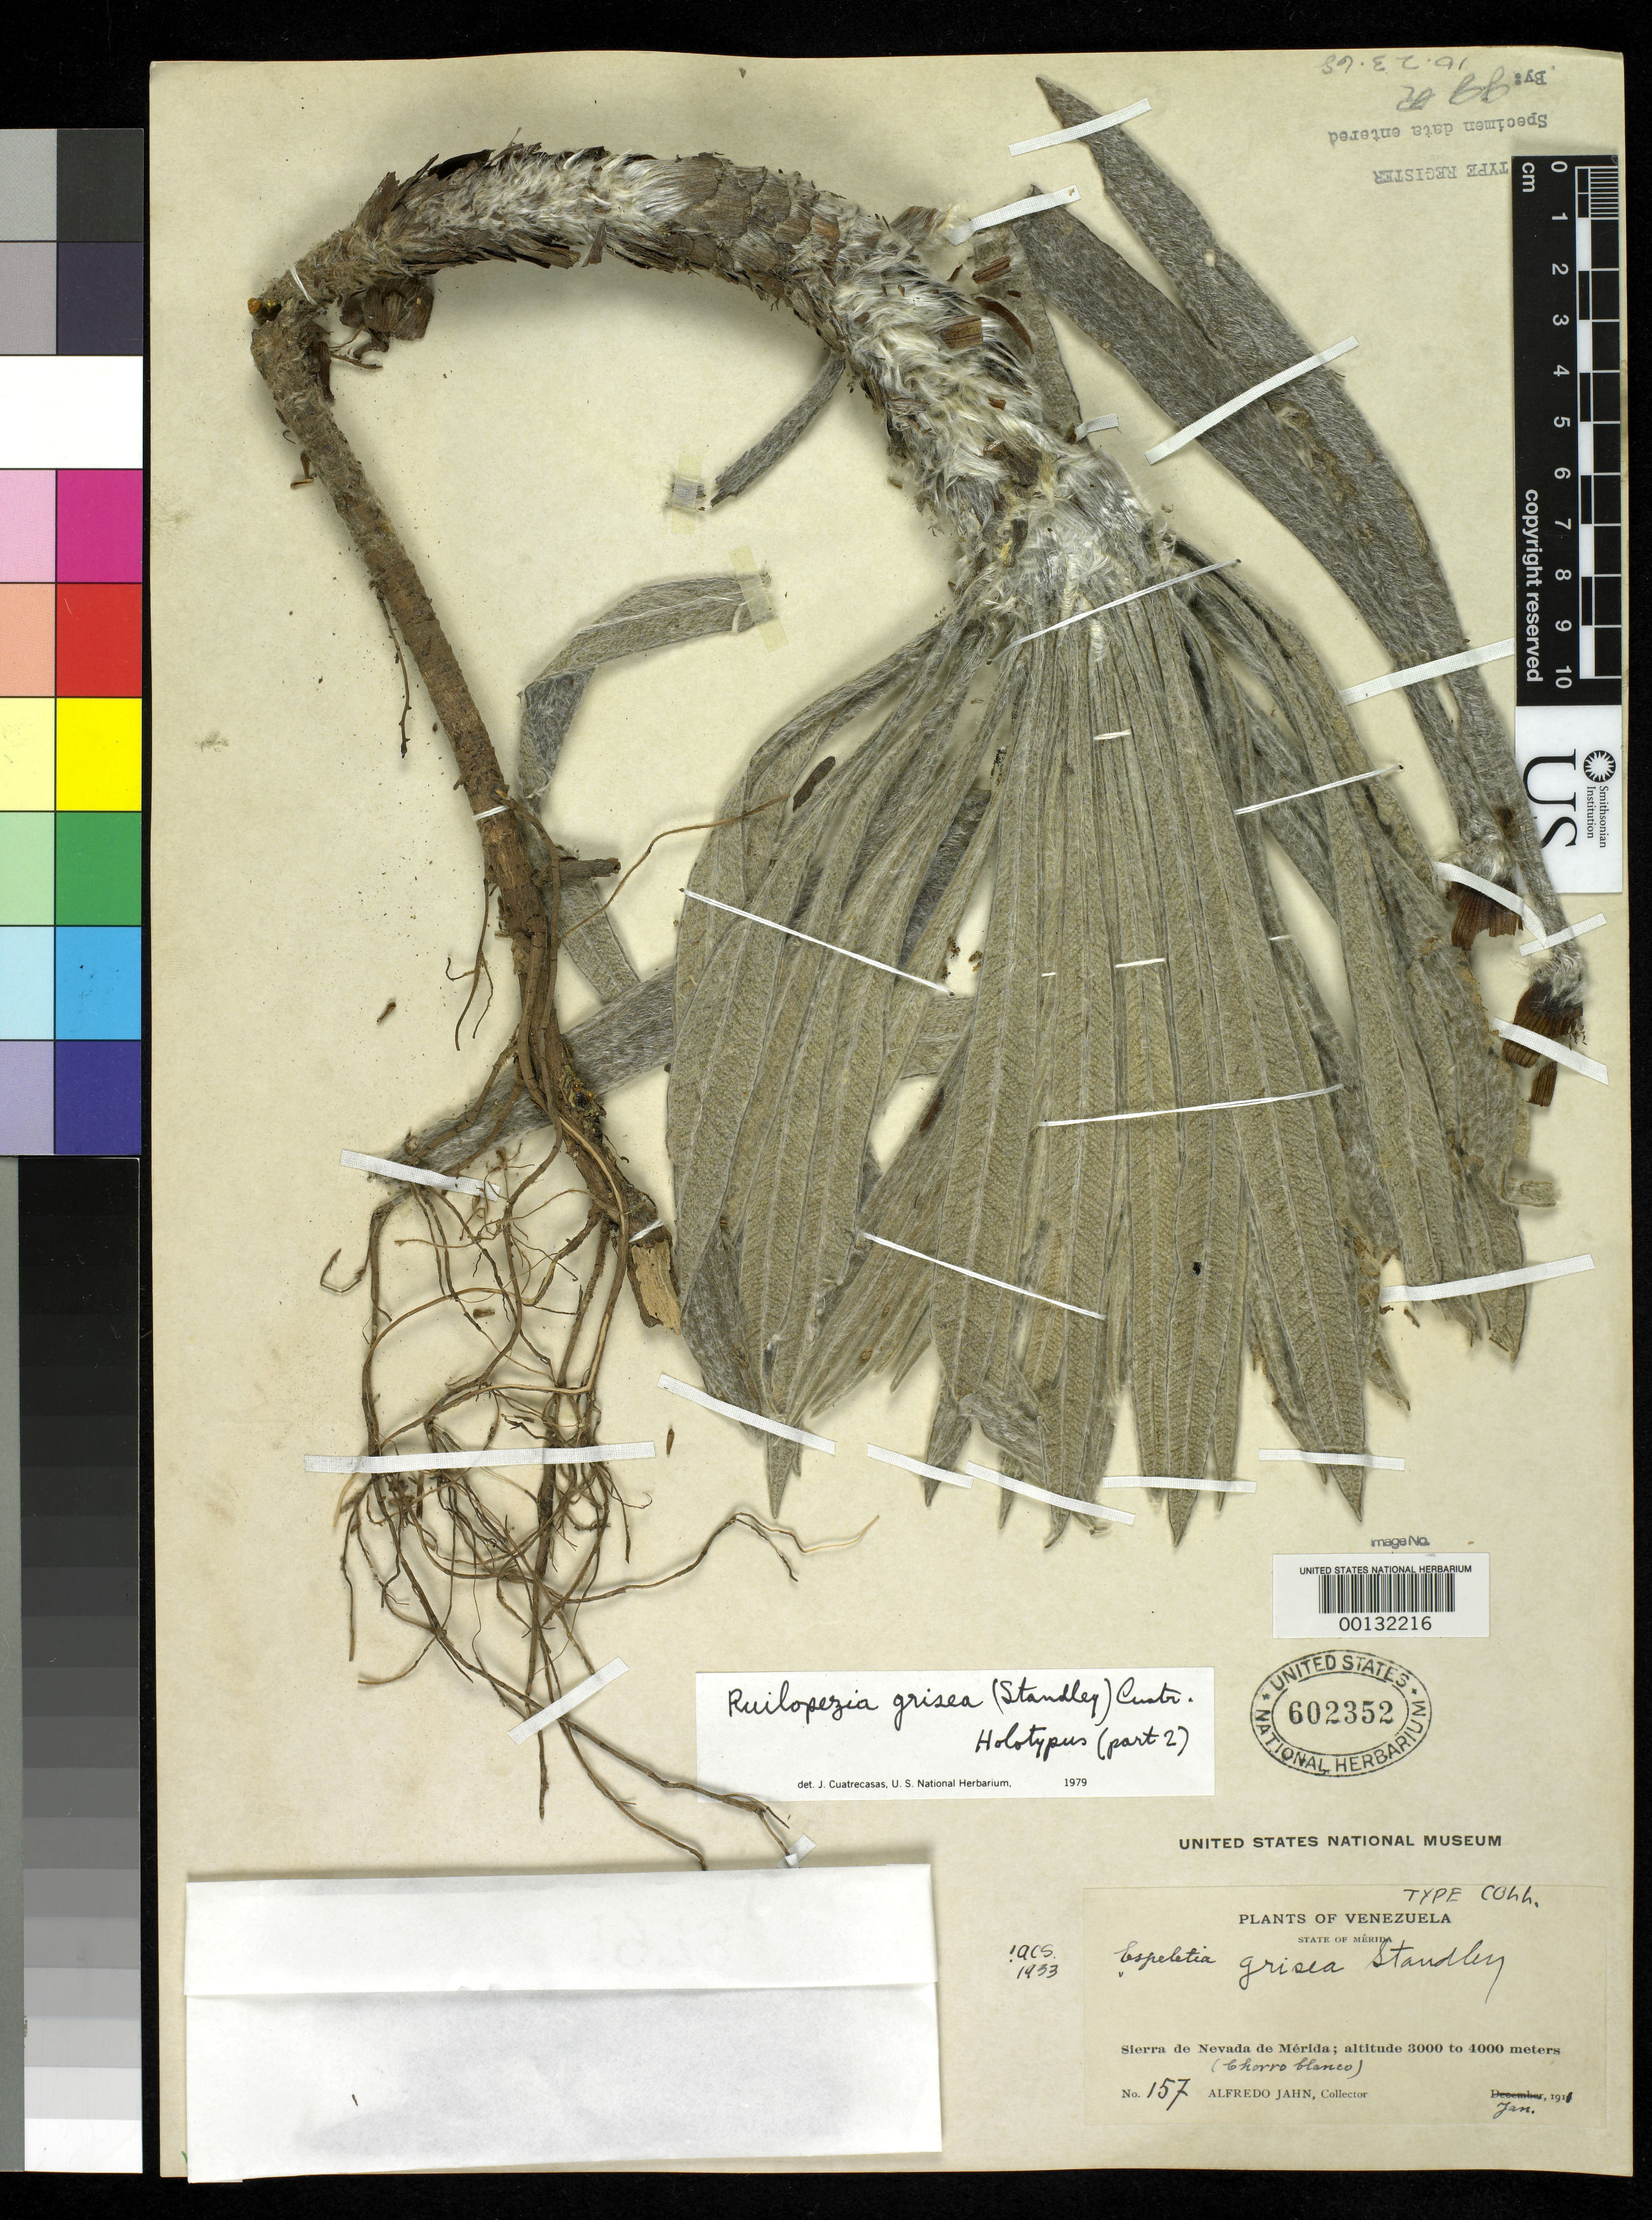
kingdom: Plantae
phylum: Tracheophyta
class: Magnoliopsida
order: Asterales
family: Asteraceae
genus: Espeletia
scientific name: Espeletia grisea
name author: Standl.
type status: Holotype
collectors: A. Jahn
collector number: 157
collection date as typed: Jan 1911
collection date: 1911-01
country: Venezuela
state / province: Mérida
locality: Sierra de Nevada de Merida.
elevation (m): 3000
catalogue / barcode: US 602352